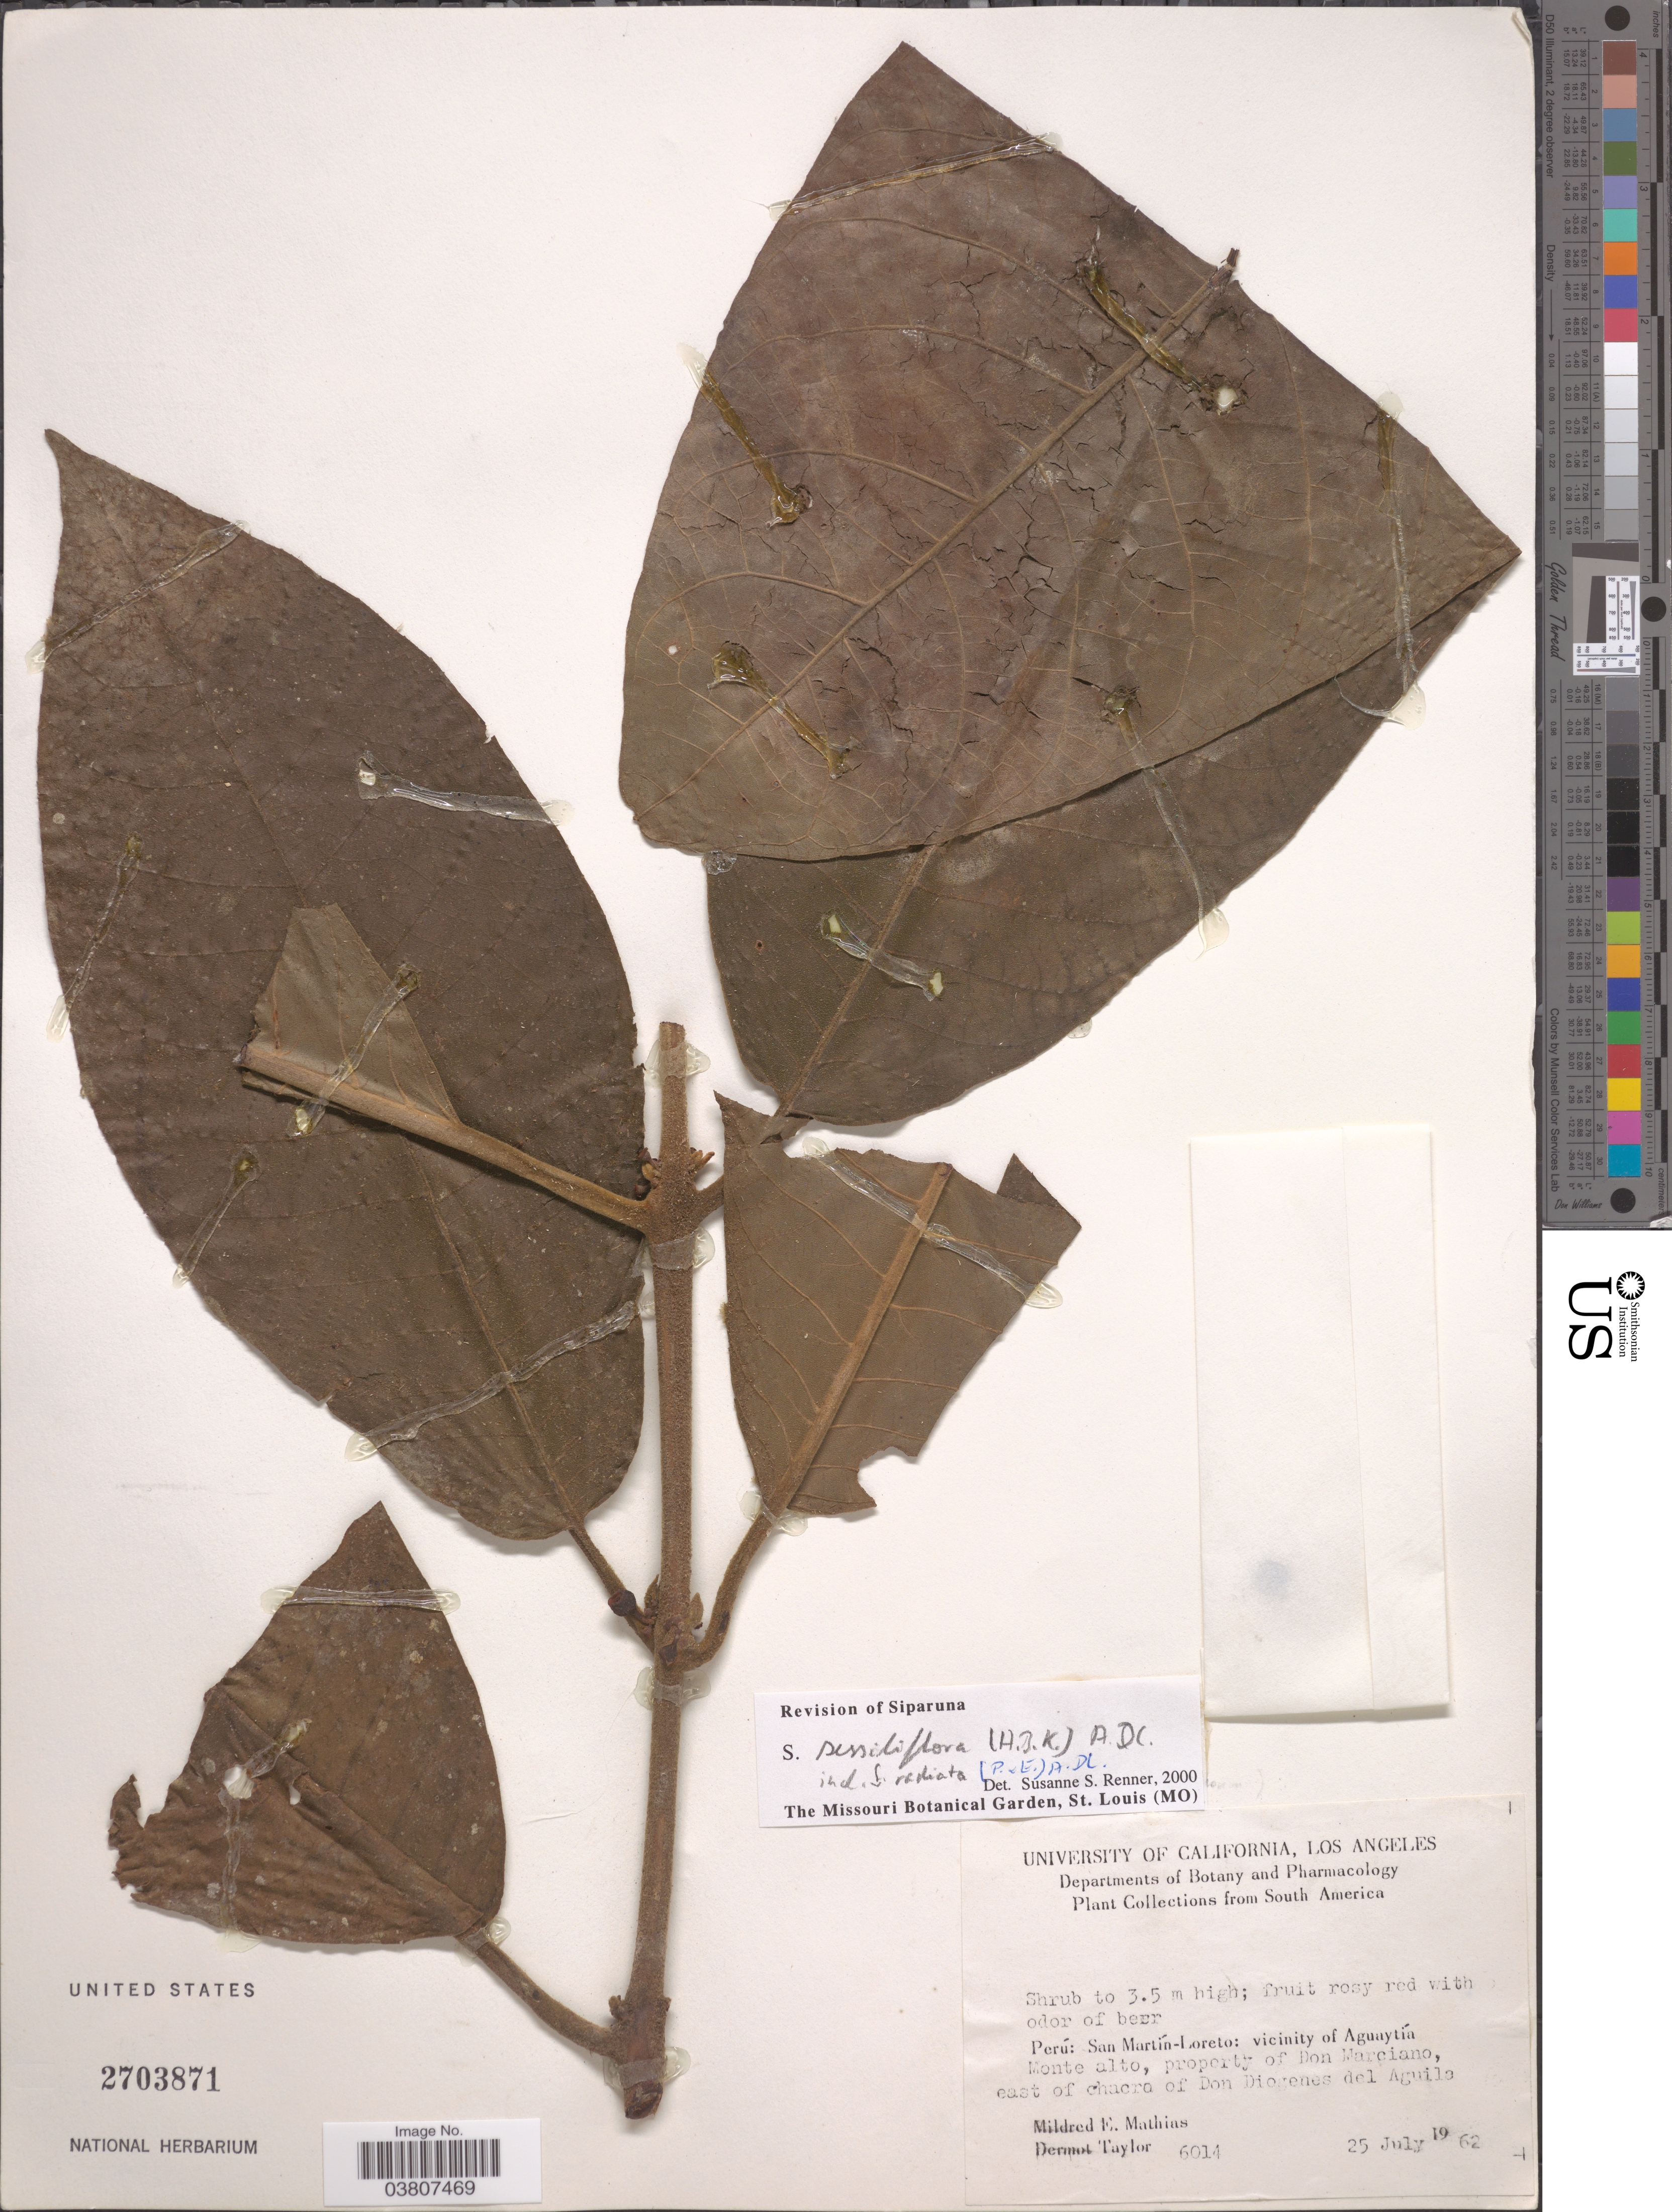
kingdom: Plantae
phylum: Tracheophyta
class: Magnoliopsida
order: Laurales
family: Siparunaceae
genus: Siparuna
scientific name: Siparuna sessiliflora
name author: (Kunth) A. DC.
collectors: M. E. Mathias & D. Taylor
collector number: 6014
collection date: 1962-07-25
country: Peru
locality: San Martín-Loreto: vicinity of Aguaytía Monte alto, property of Don Marciano, east of chacro of Don Diogenas del Aguila.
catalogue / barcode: US 2703871